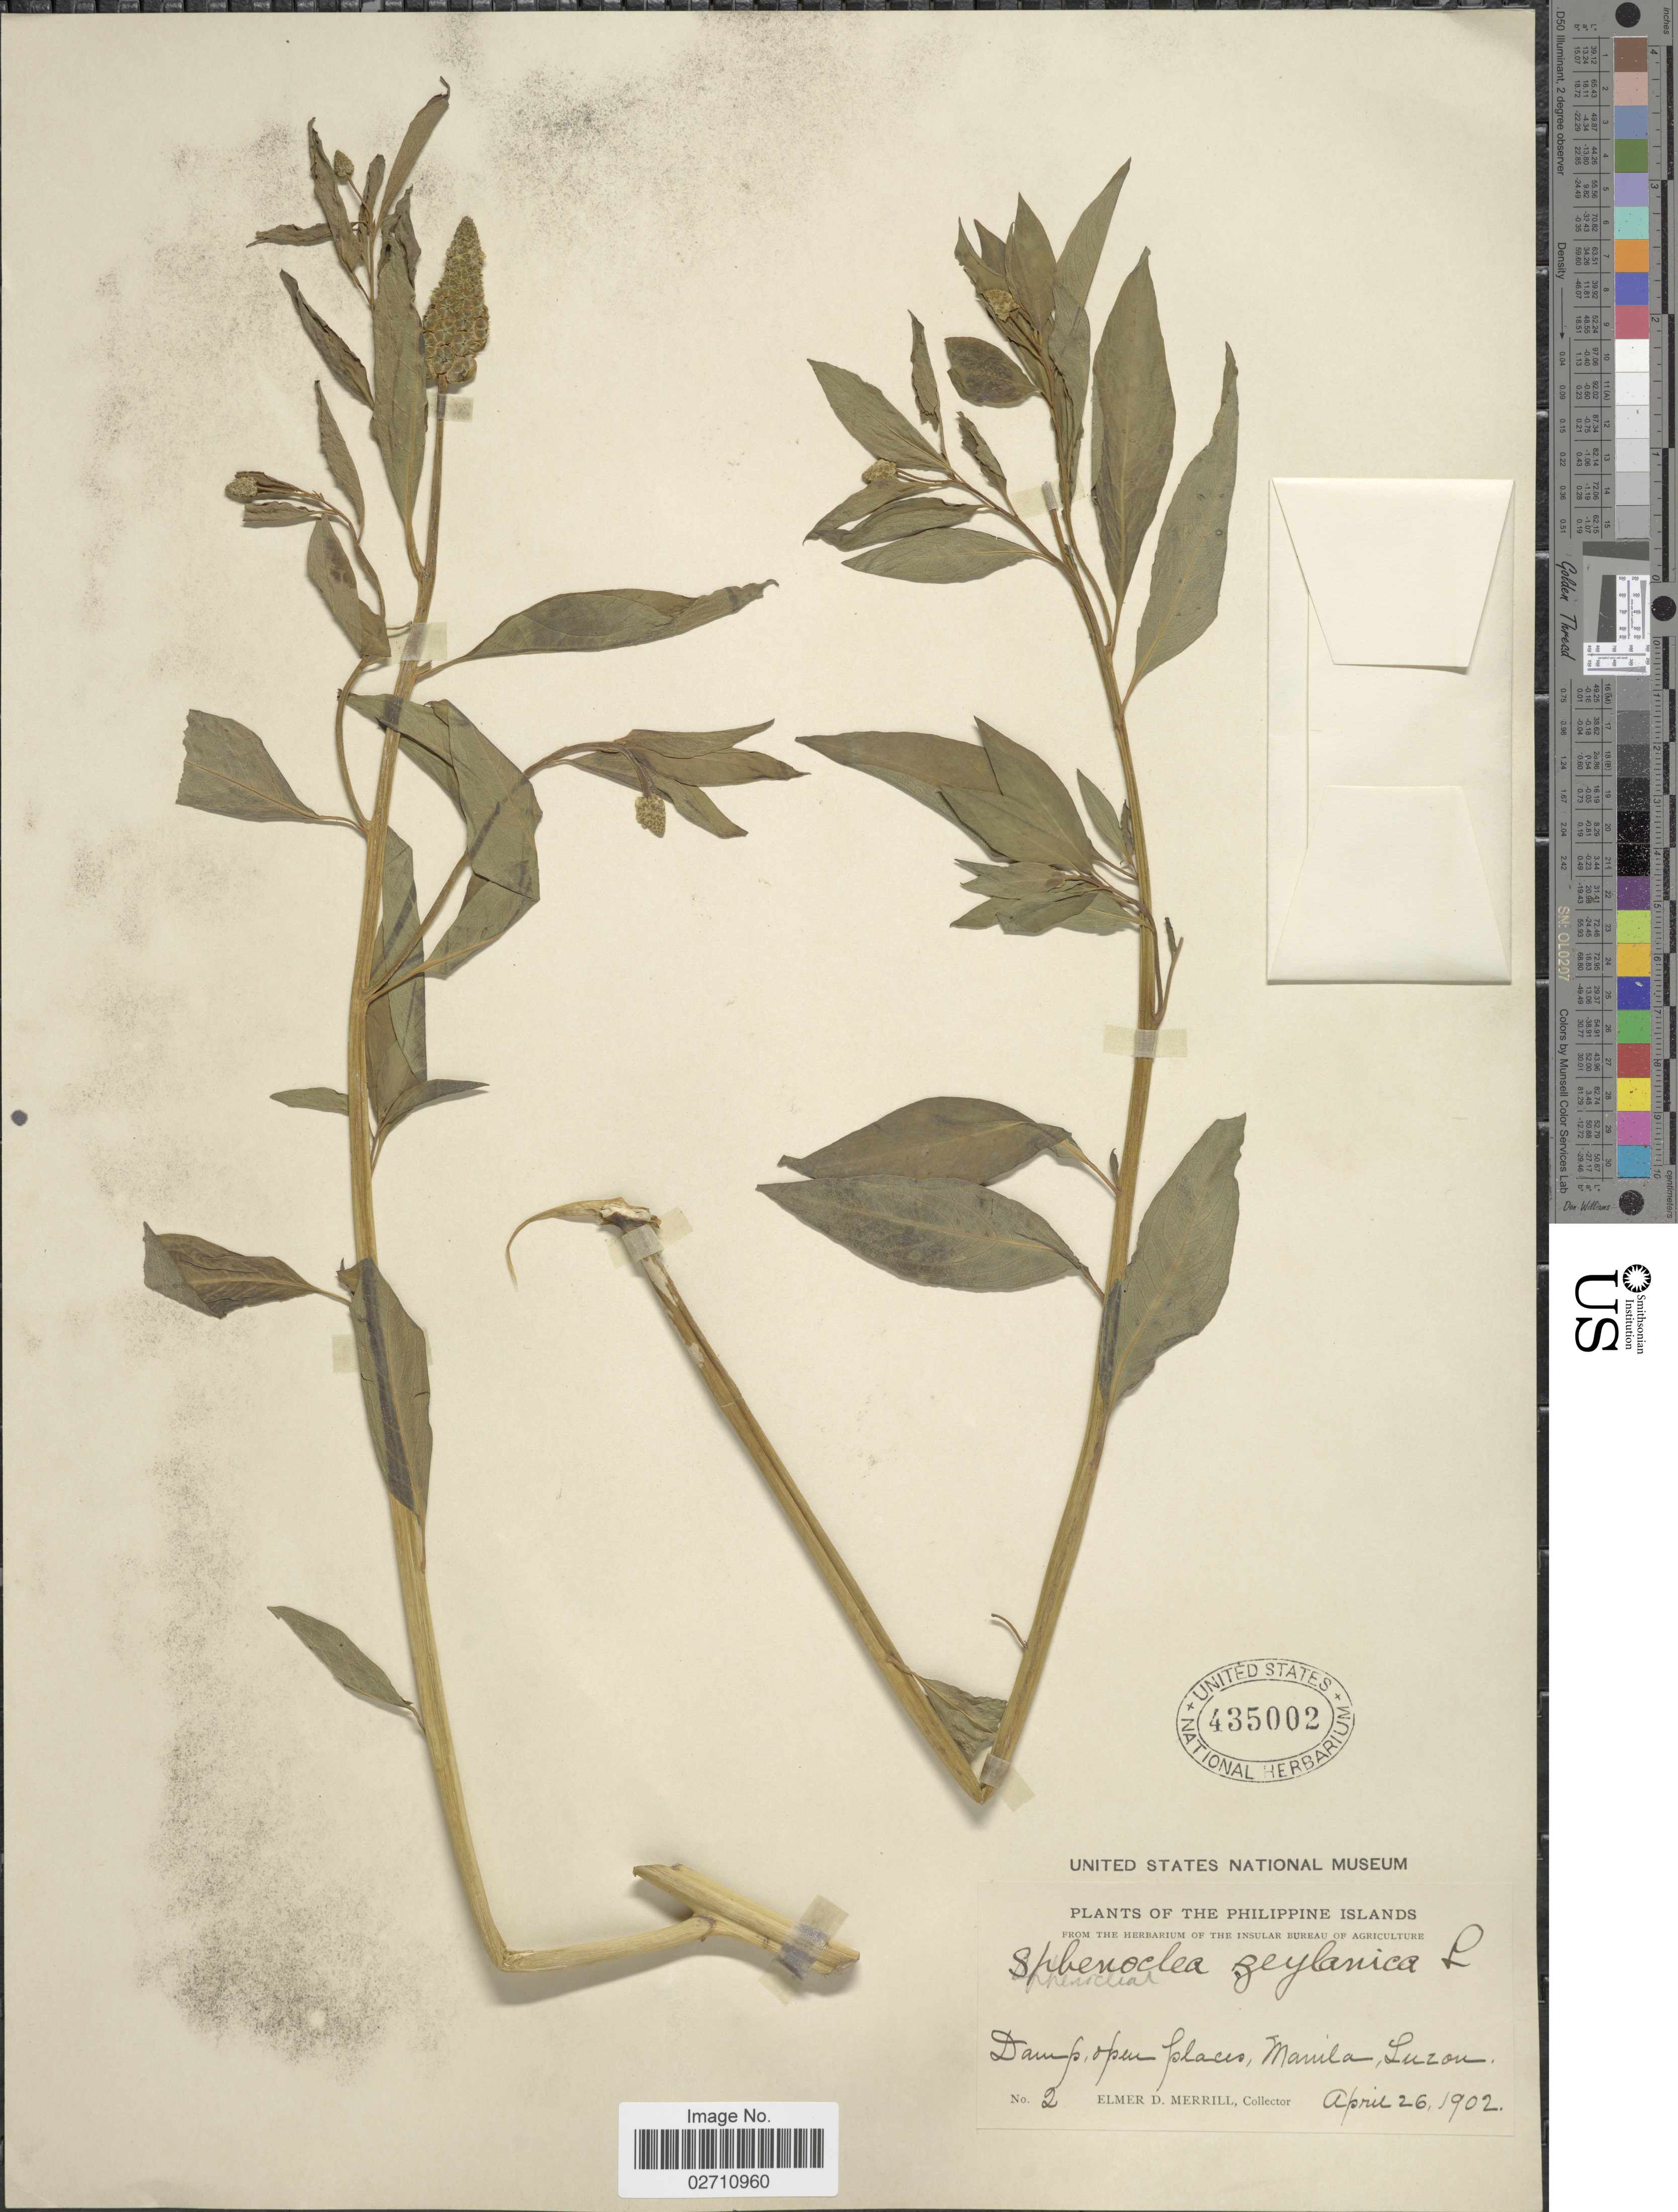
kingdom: Plantae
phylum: Tracheophyta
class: Magnoliopsida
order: Solanales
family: Sphenocleaceae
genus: Sphenoclea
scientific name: Sphenoclea zeylanica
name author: Gaertn.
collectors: E. D. Merrill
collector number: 2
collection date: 1902-04-26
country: Philippines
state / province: National Capital Region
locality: Damp, open places, Manila, Luzon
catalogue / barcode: US 435002